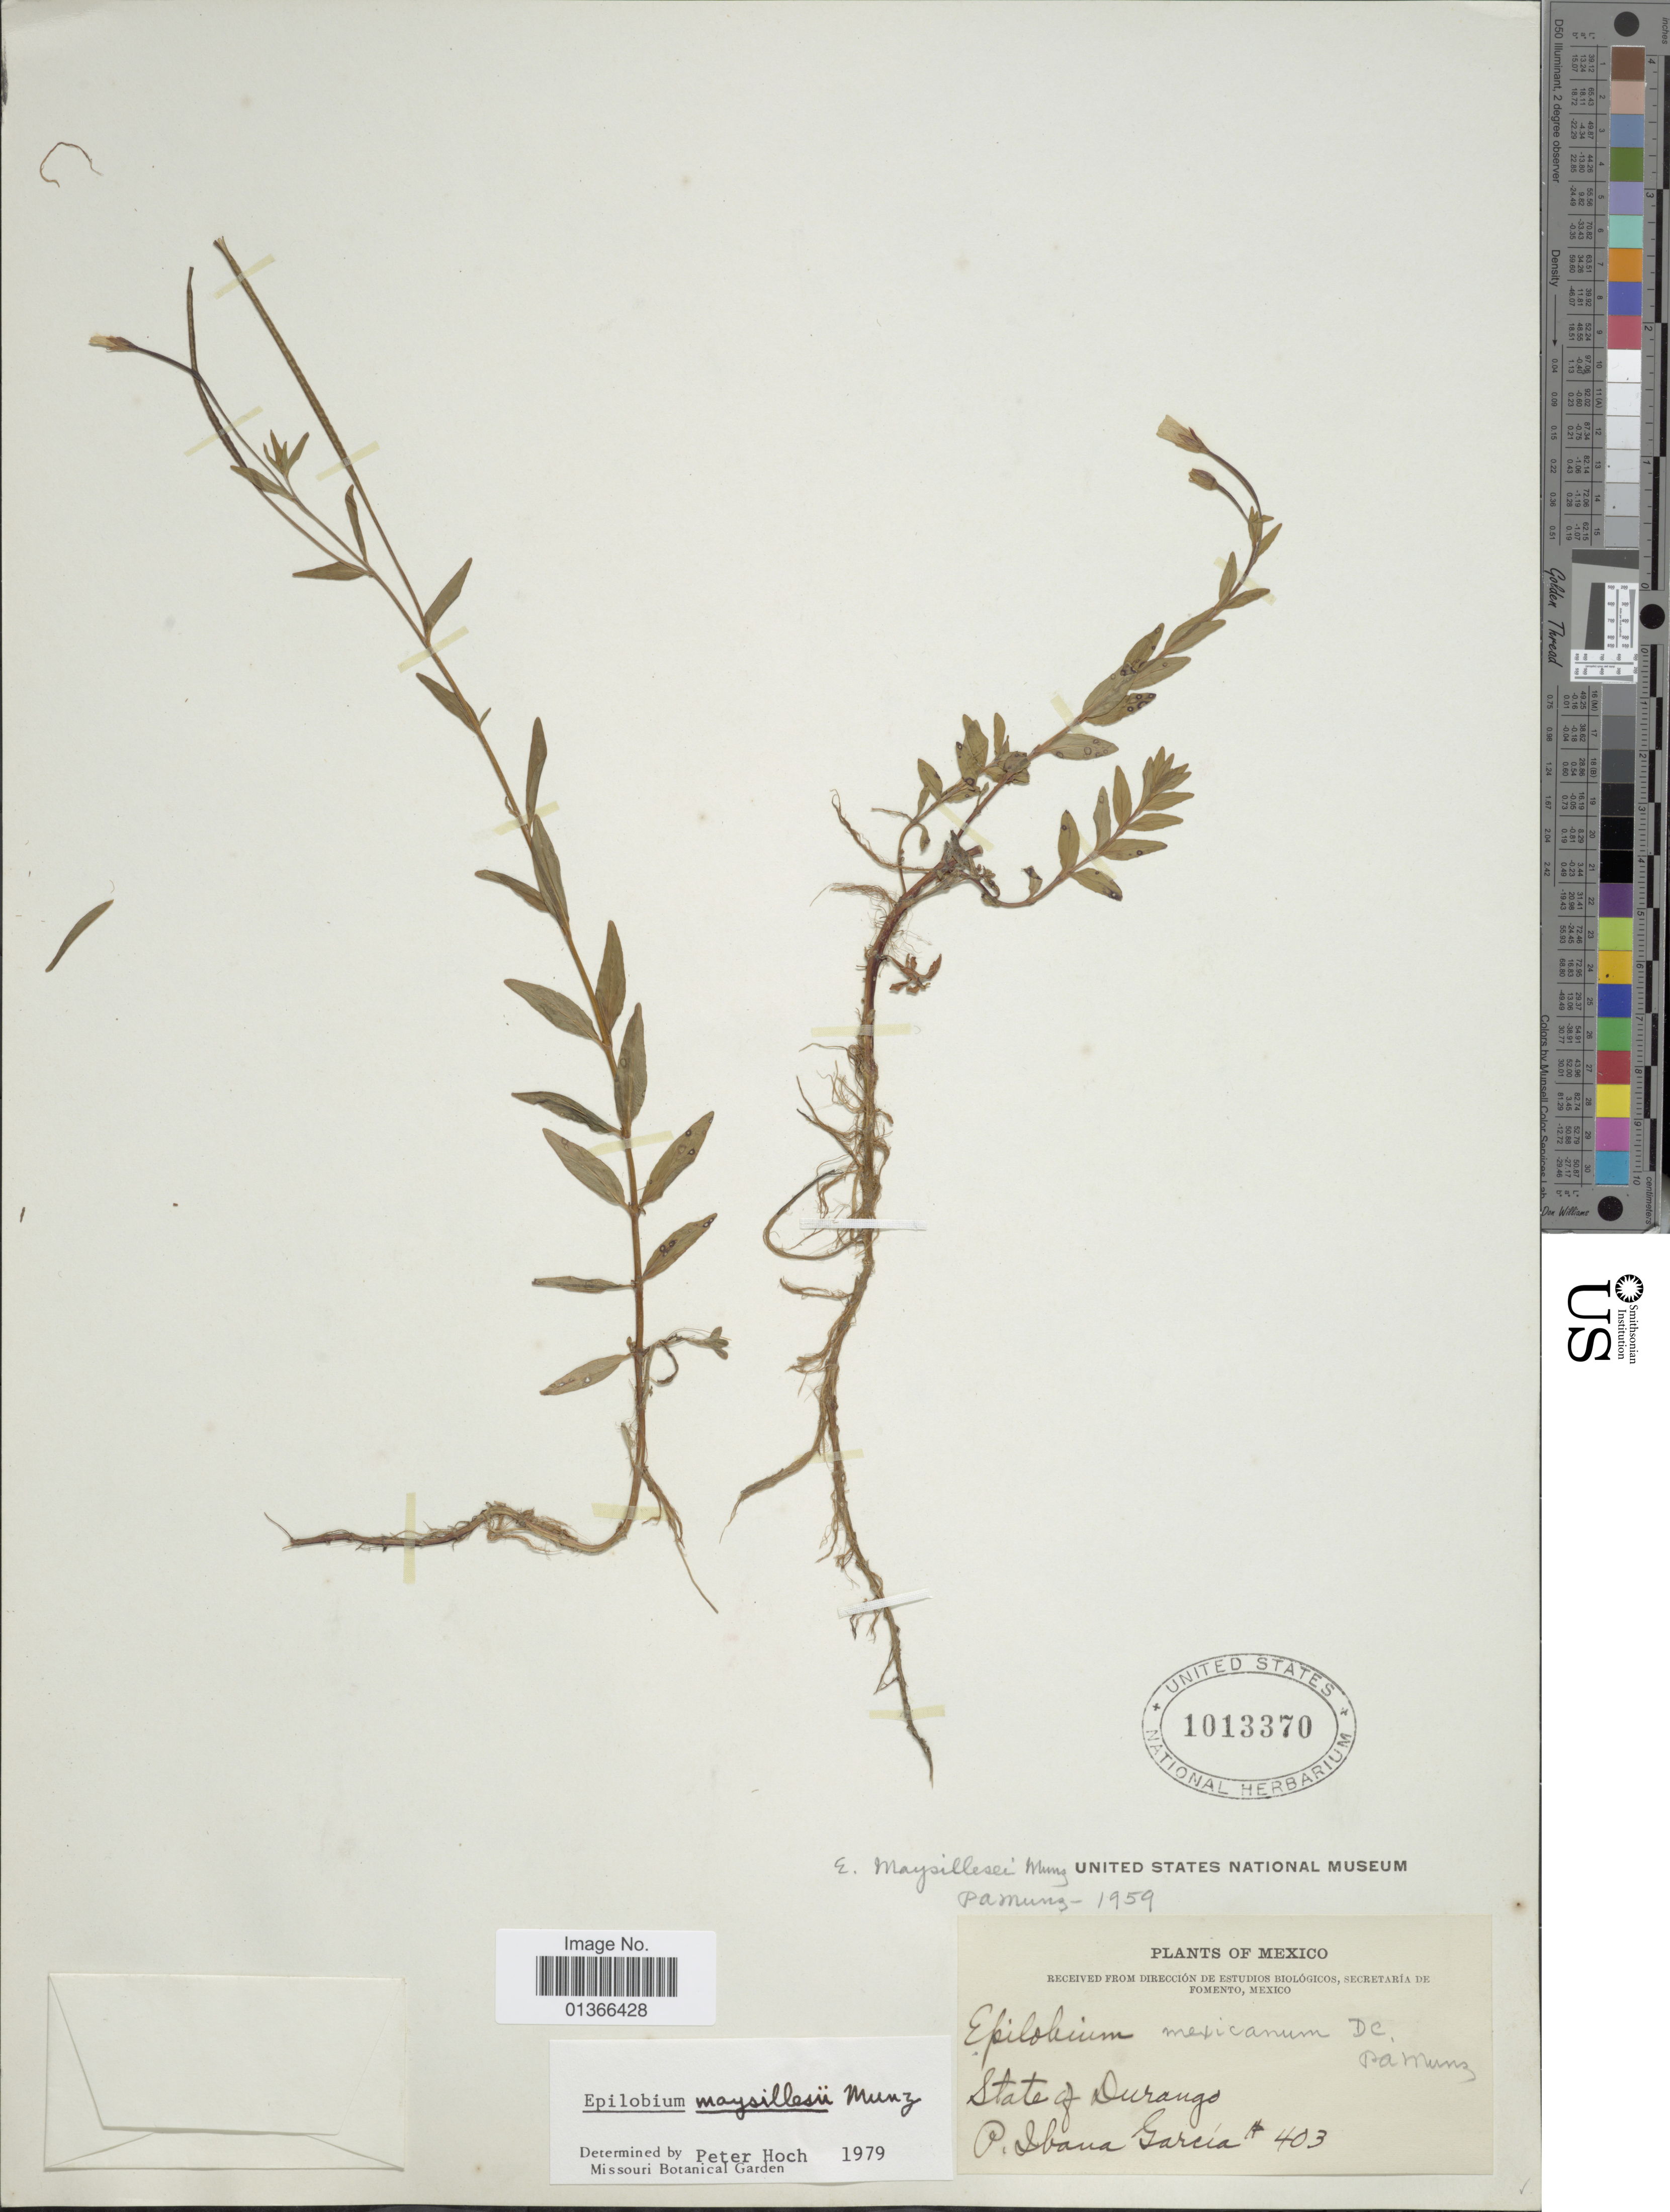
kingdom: Plantae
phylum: Tracheophyta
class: Magnoliopsida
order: Myrtales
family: Onagraceae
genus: Epilobium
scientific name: Epilobium maysillesii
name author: Munz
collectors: P. Ibana-García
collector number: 403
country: Mexico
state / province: Durango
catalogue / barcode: US 1013370